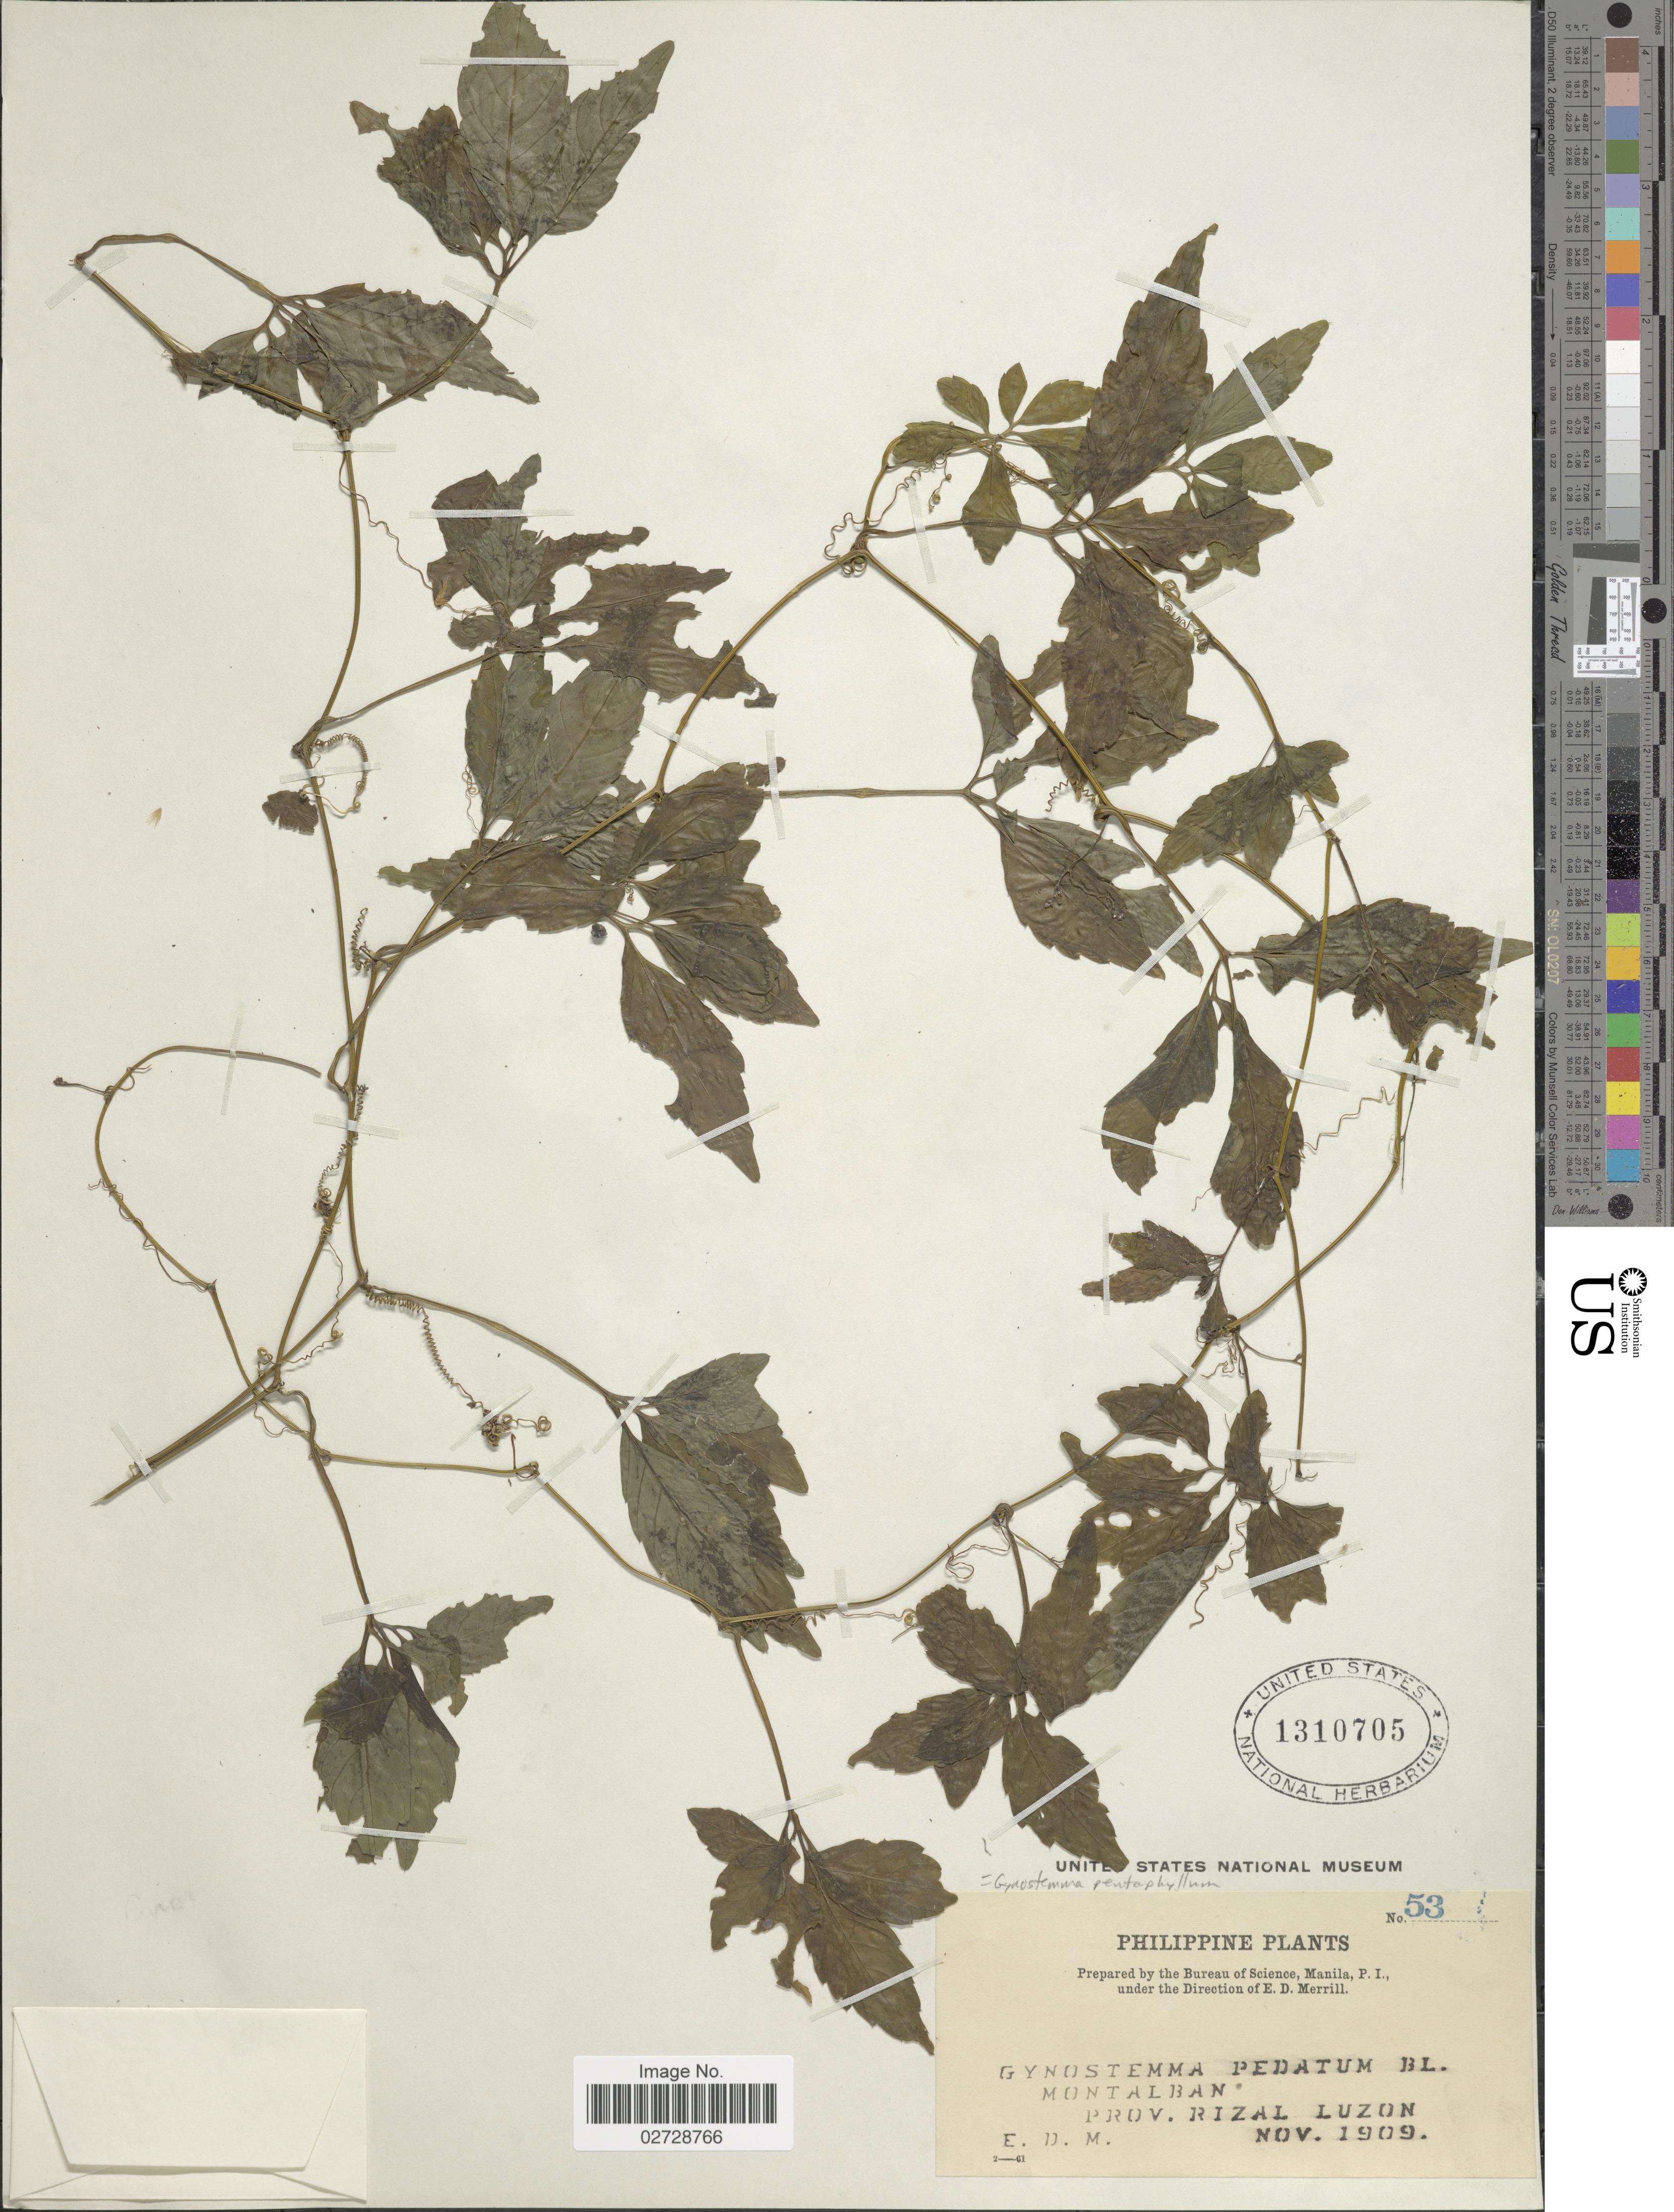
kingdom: Plantae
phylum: Tracheophyta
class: Magnoliopsida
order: Cucurbitales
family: Cucurbitaceae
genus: Gynostemma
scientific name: Gynostemma pentaphyllum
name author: (Thunb.) Makino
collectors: E. D. Merrill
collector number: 53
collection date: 1909-11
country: Philippines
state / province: Calabarzon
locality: Montalban. Prov. Rizal. Luzon.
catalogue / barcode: US 1310705